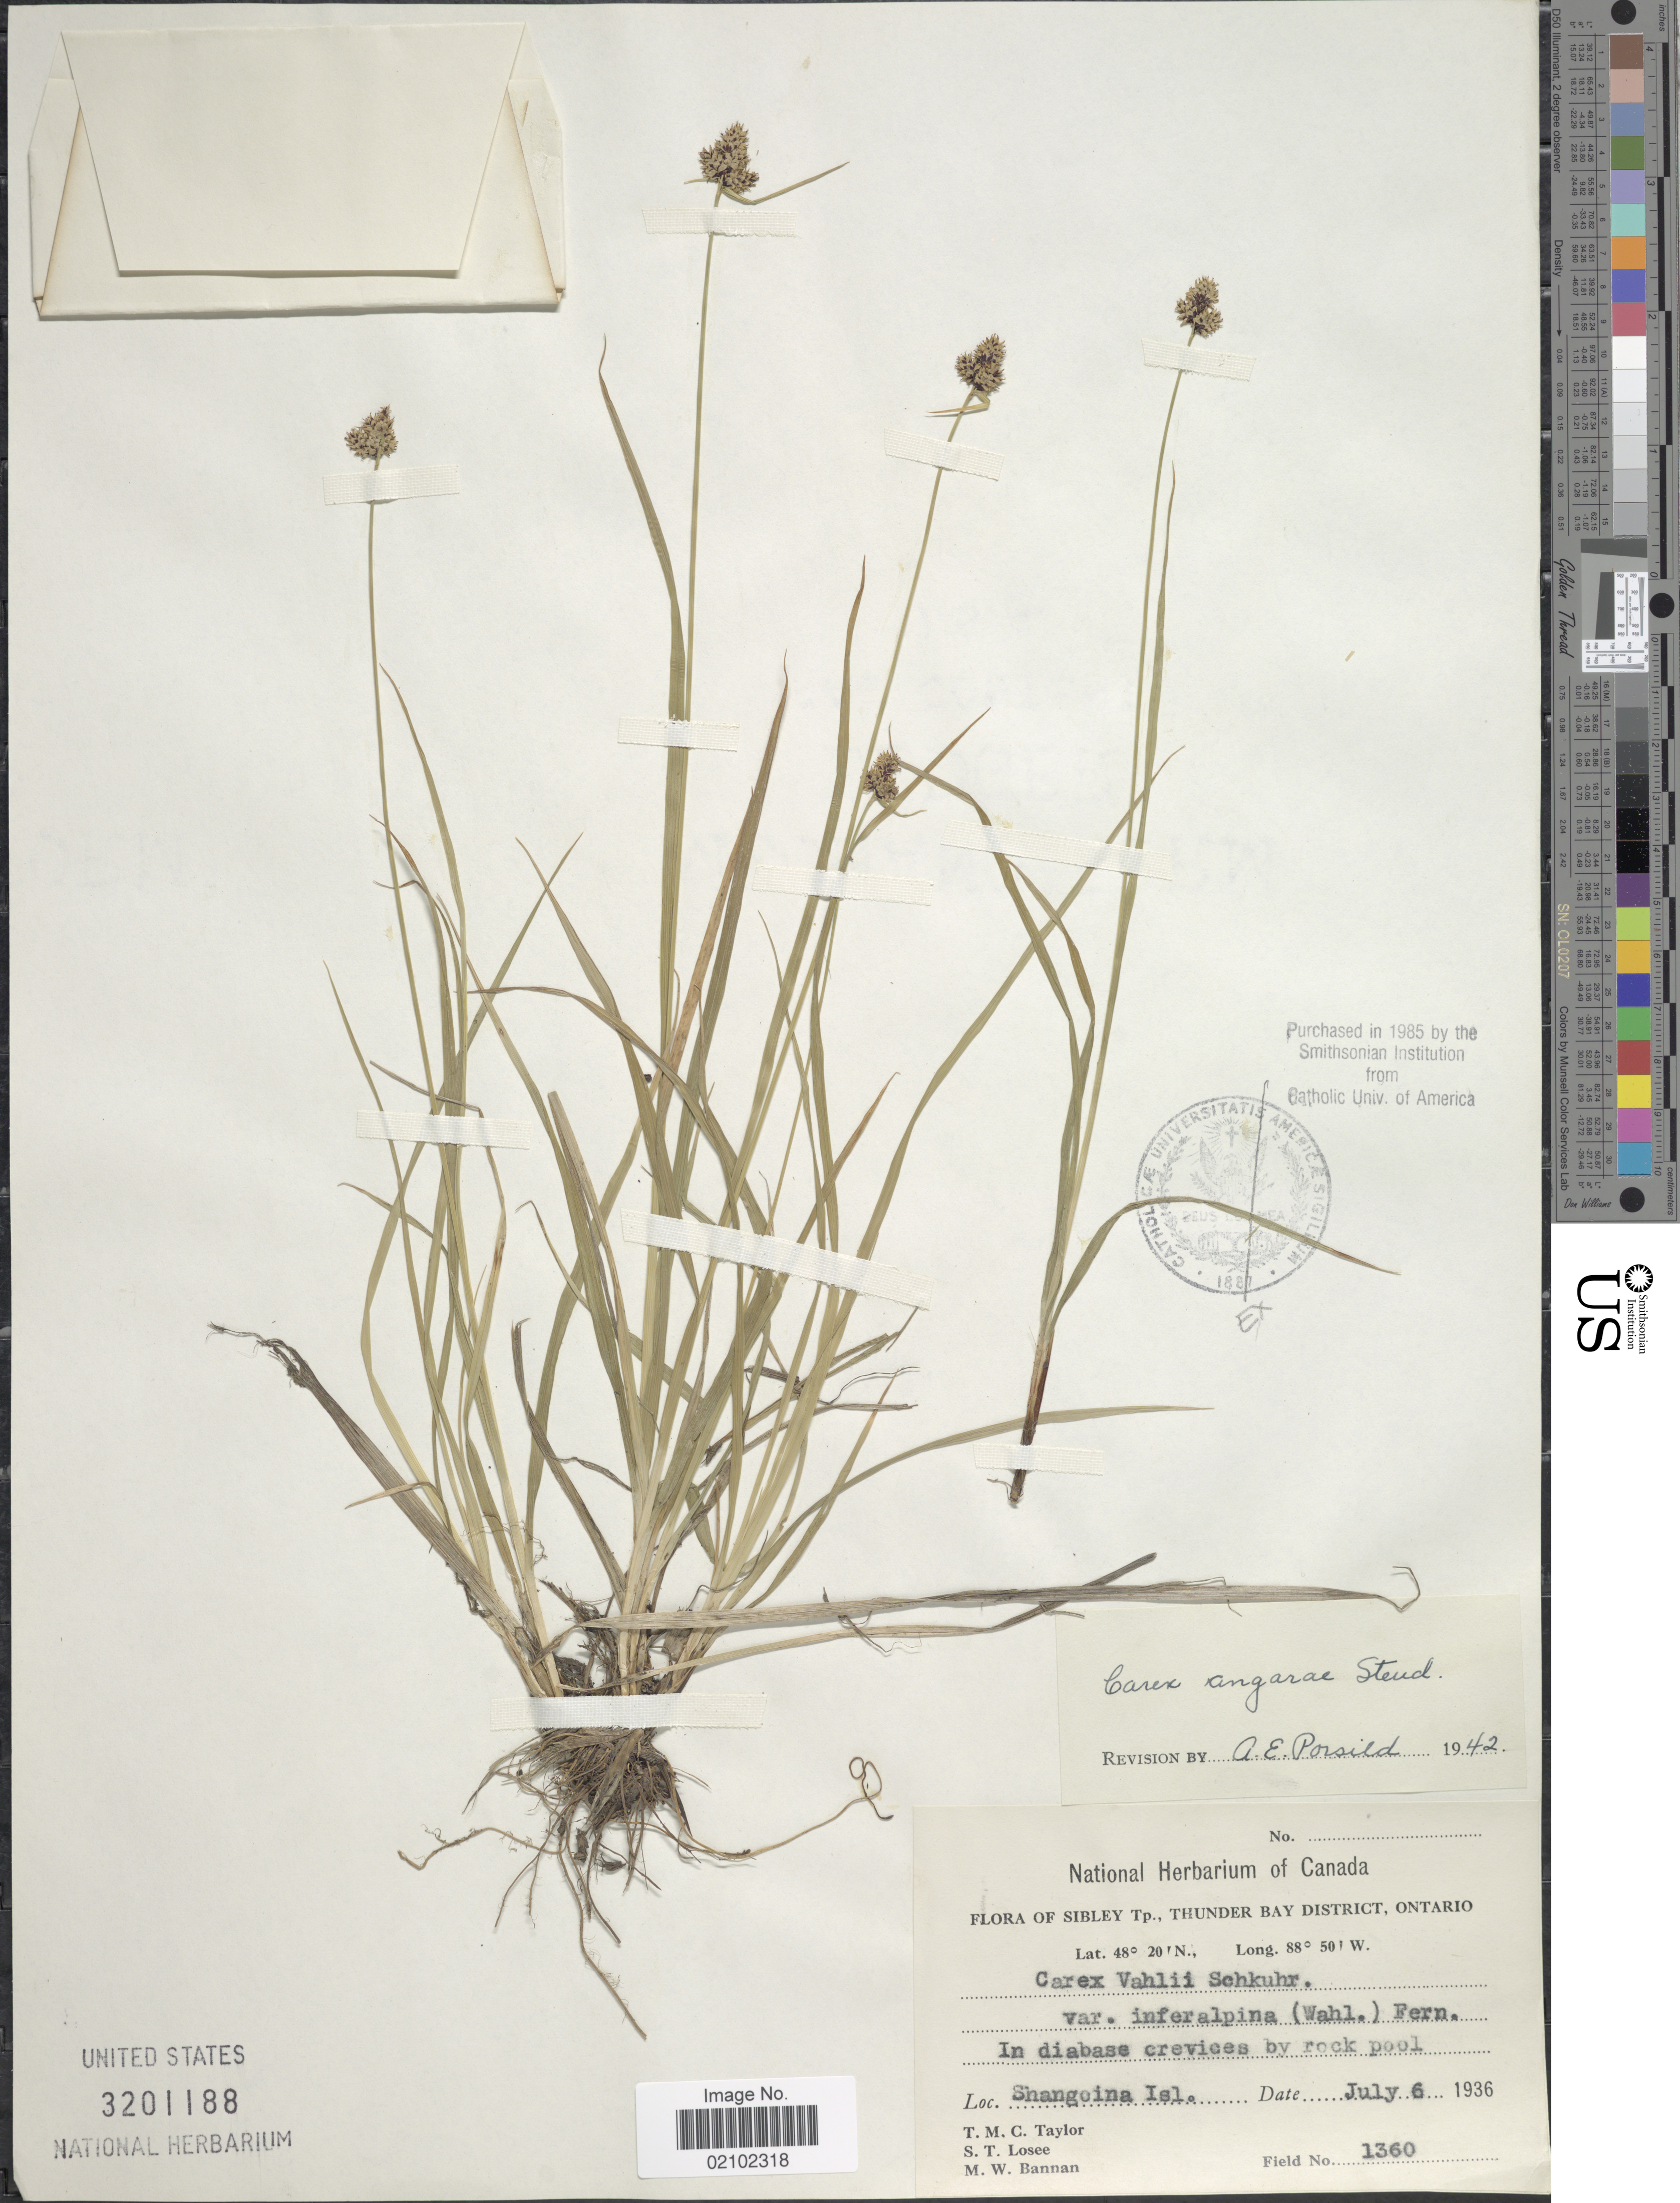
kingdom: Plantae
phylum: Tracheophyta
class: Liliopsida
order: Poales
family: Cyperaceae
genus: Carex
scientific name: Carex media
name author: R. Br.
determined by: Strong, Mark T., (BOT), Smithsonian Institution - National Museum of Natural History (UNITED STATES)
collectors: T. M. C. Taylor, S. Losee & M. Bannan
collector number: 1360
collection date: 1936-07-06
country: Canada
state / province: Ontario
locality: Sibley Tp., Thunder Bay District. Shangoina Isl.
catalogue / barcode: US 3201188